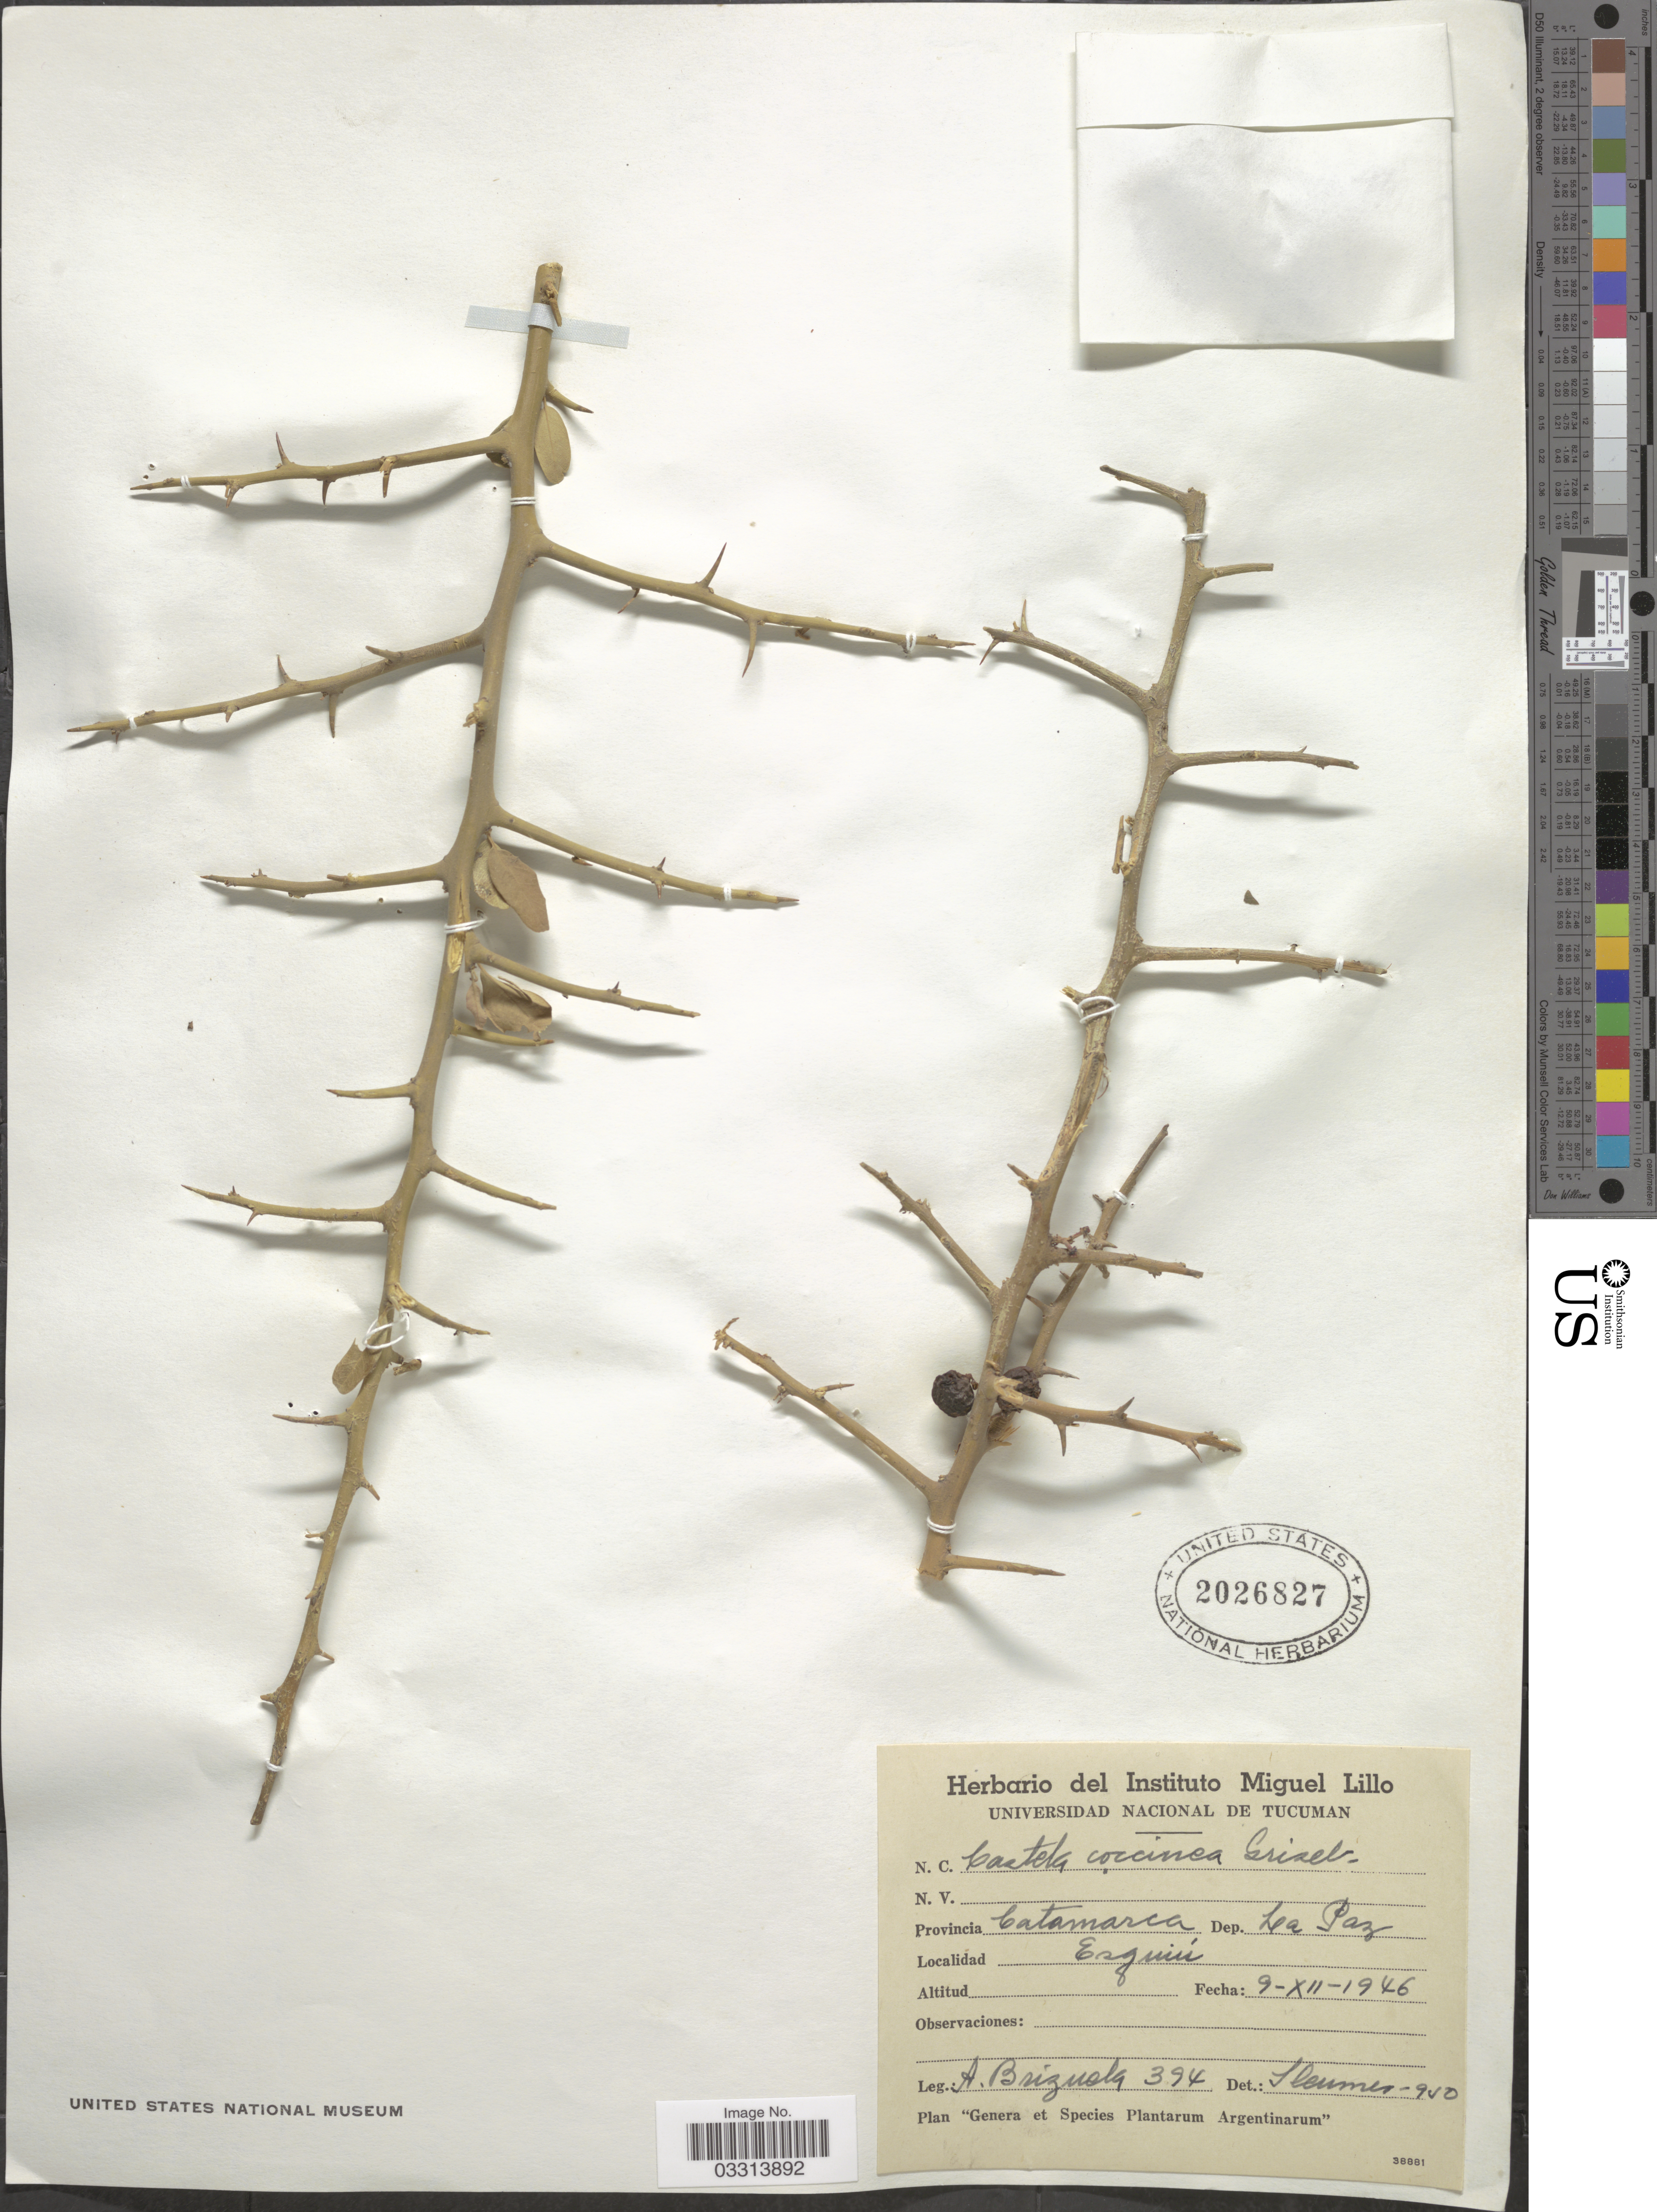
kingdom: Plantae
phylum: Tracheophyta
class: Magnoliopsida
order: Sapindales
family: Simaroubaceae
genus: Castela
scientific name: Castela coccinea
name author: Griseb.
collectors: A. Brizuela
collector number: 394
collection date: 1946-12-09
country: Argentina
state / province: Catamarca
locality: Dep. La Paz. Esquiú.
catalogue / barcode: US 2026827